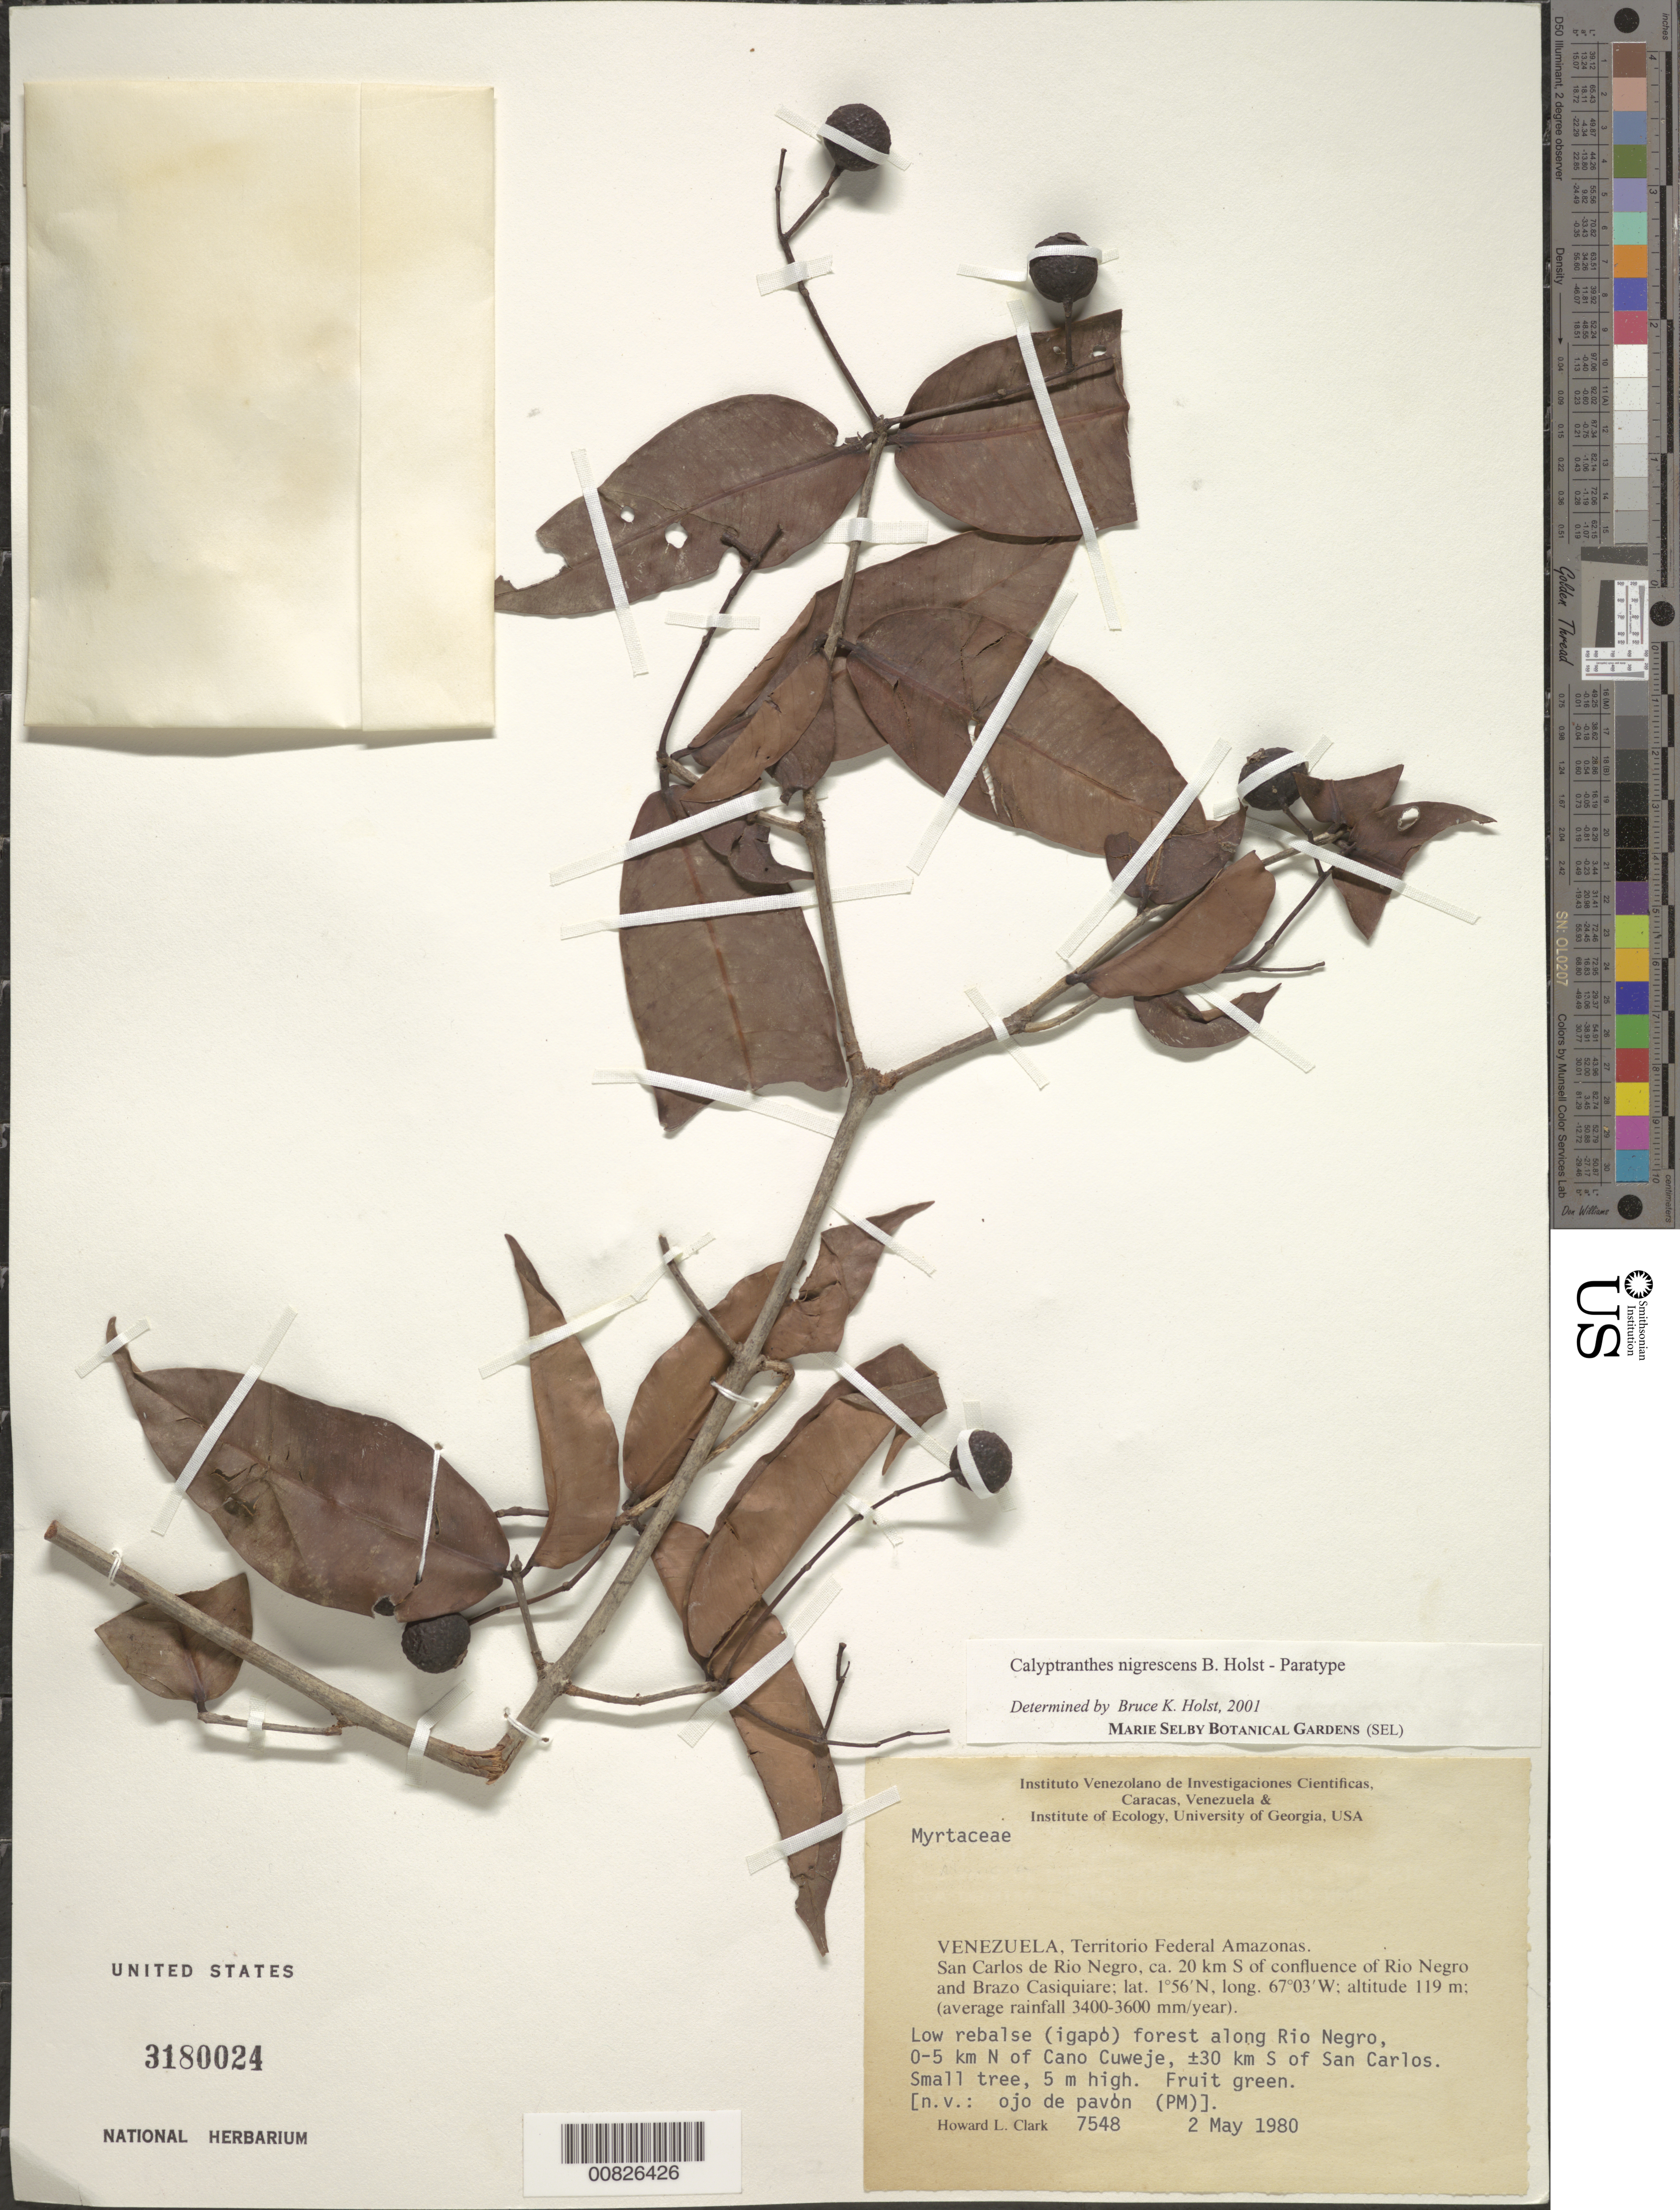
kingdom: Plantae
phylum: Tracheophyta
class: Magnoliopsida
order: Myrtales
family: Myrtaceae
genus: Myrcia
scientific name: Myrcia celaenensis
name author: E. Lucas & K. Samra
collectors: H. L. Clark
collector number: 7548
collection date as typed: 2-May-80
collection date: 1980-05-02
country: Venezuela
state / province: Amazonas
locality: San Carlos de Río Negro, ca. 20 km S of confluence of Río Negro and Brazo Casiquiare, 0-5km N of Caño Cuweje, 30 km S of San Carlos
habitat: Low rebalse (igapó) forest along river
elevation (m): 119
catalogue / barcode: US 3180024